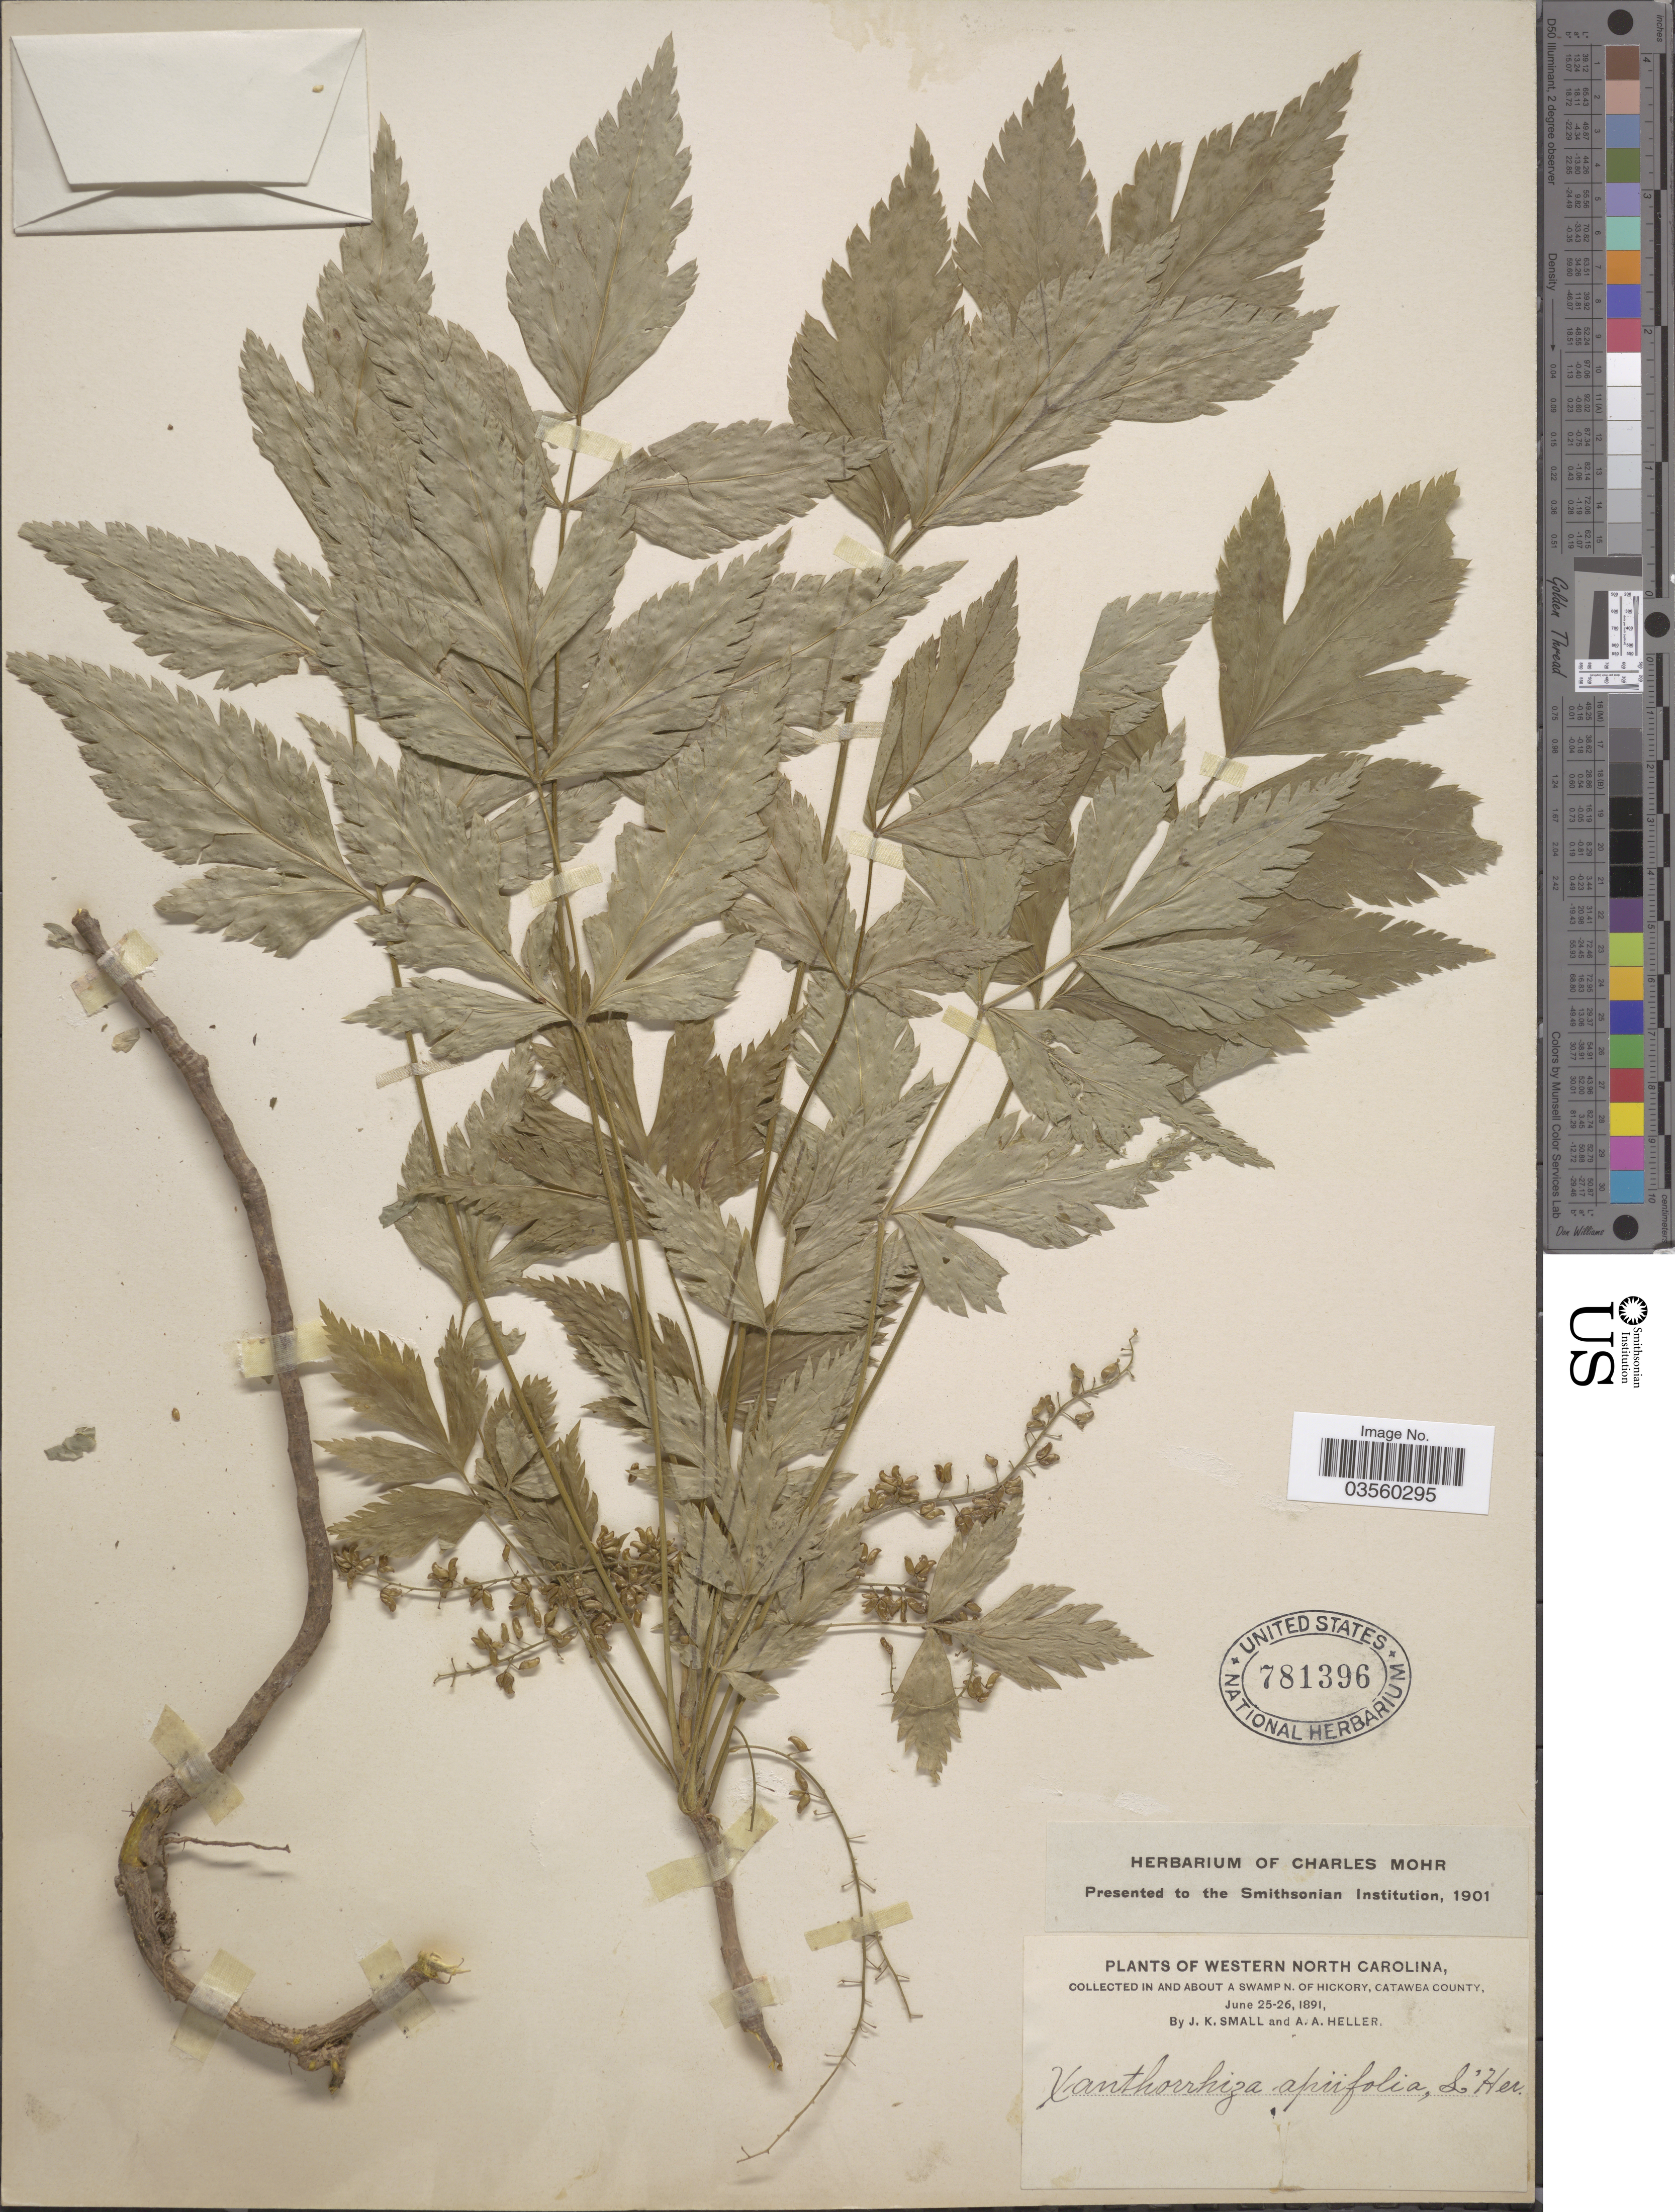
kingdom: Plantae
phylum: Tracheophyta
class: Magnoliopsida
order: Ranunculales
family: Ranunculaceae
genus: Xanthorhiza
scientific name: Xanthorhiza apiifolia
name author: L'Hér.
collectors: J. K. Small & A. A. Heller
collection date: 1891-06-25/1891-06-26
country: United States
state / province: North Carolina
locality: Western North Carolina. In and about a swamp N. of Hickory, Catawba County.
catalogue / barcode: US 781396